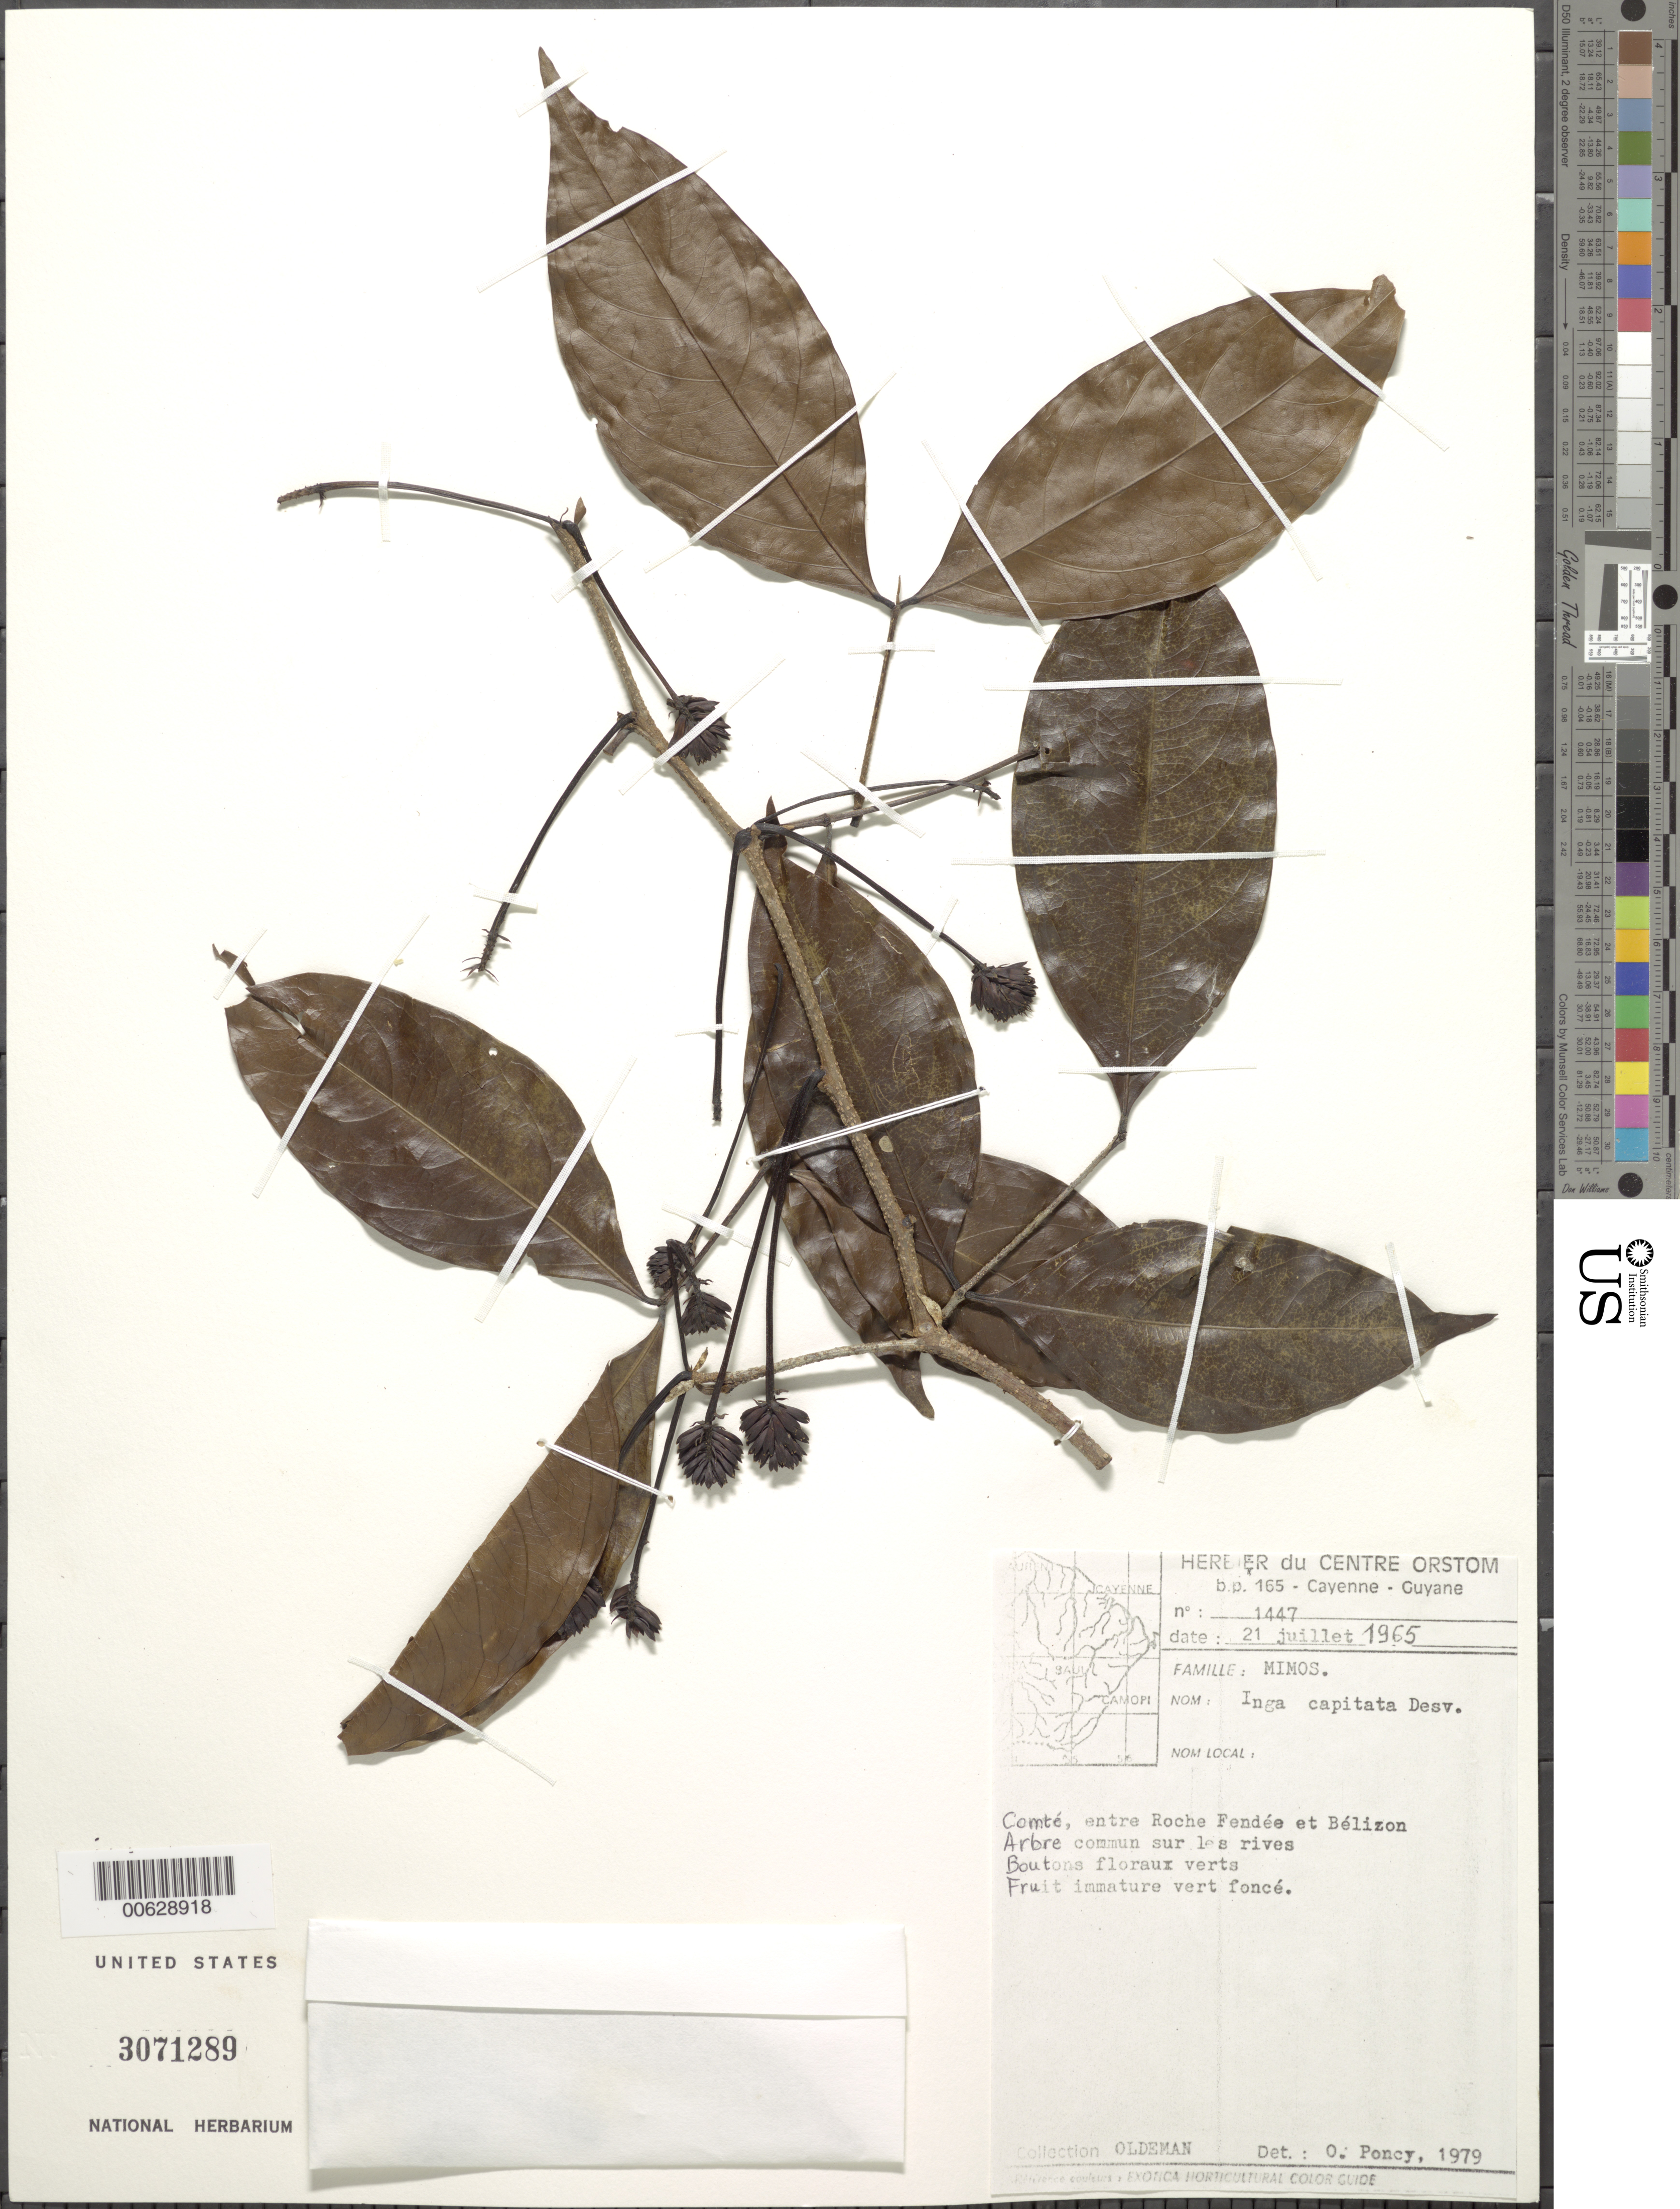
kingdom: Plantae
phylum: Tracheophyta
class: Magnoliopsida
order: Fabales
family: Fabaceae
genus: Inga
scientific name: Inga capitata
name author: Desv.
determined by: Poncy, O.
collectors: R. Oldeman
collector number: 1447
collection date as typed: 21-Jul-65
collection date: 1965-07-21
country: French Guiana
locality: Comté R., entre Roche Fendée et Bélizon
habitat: Sur les rives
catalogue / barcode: US 3071289